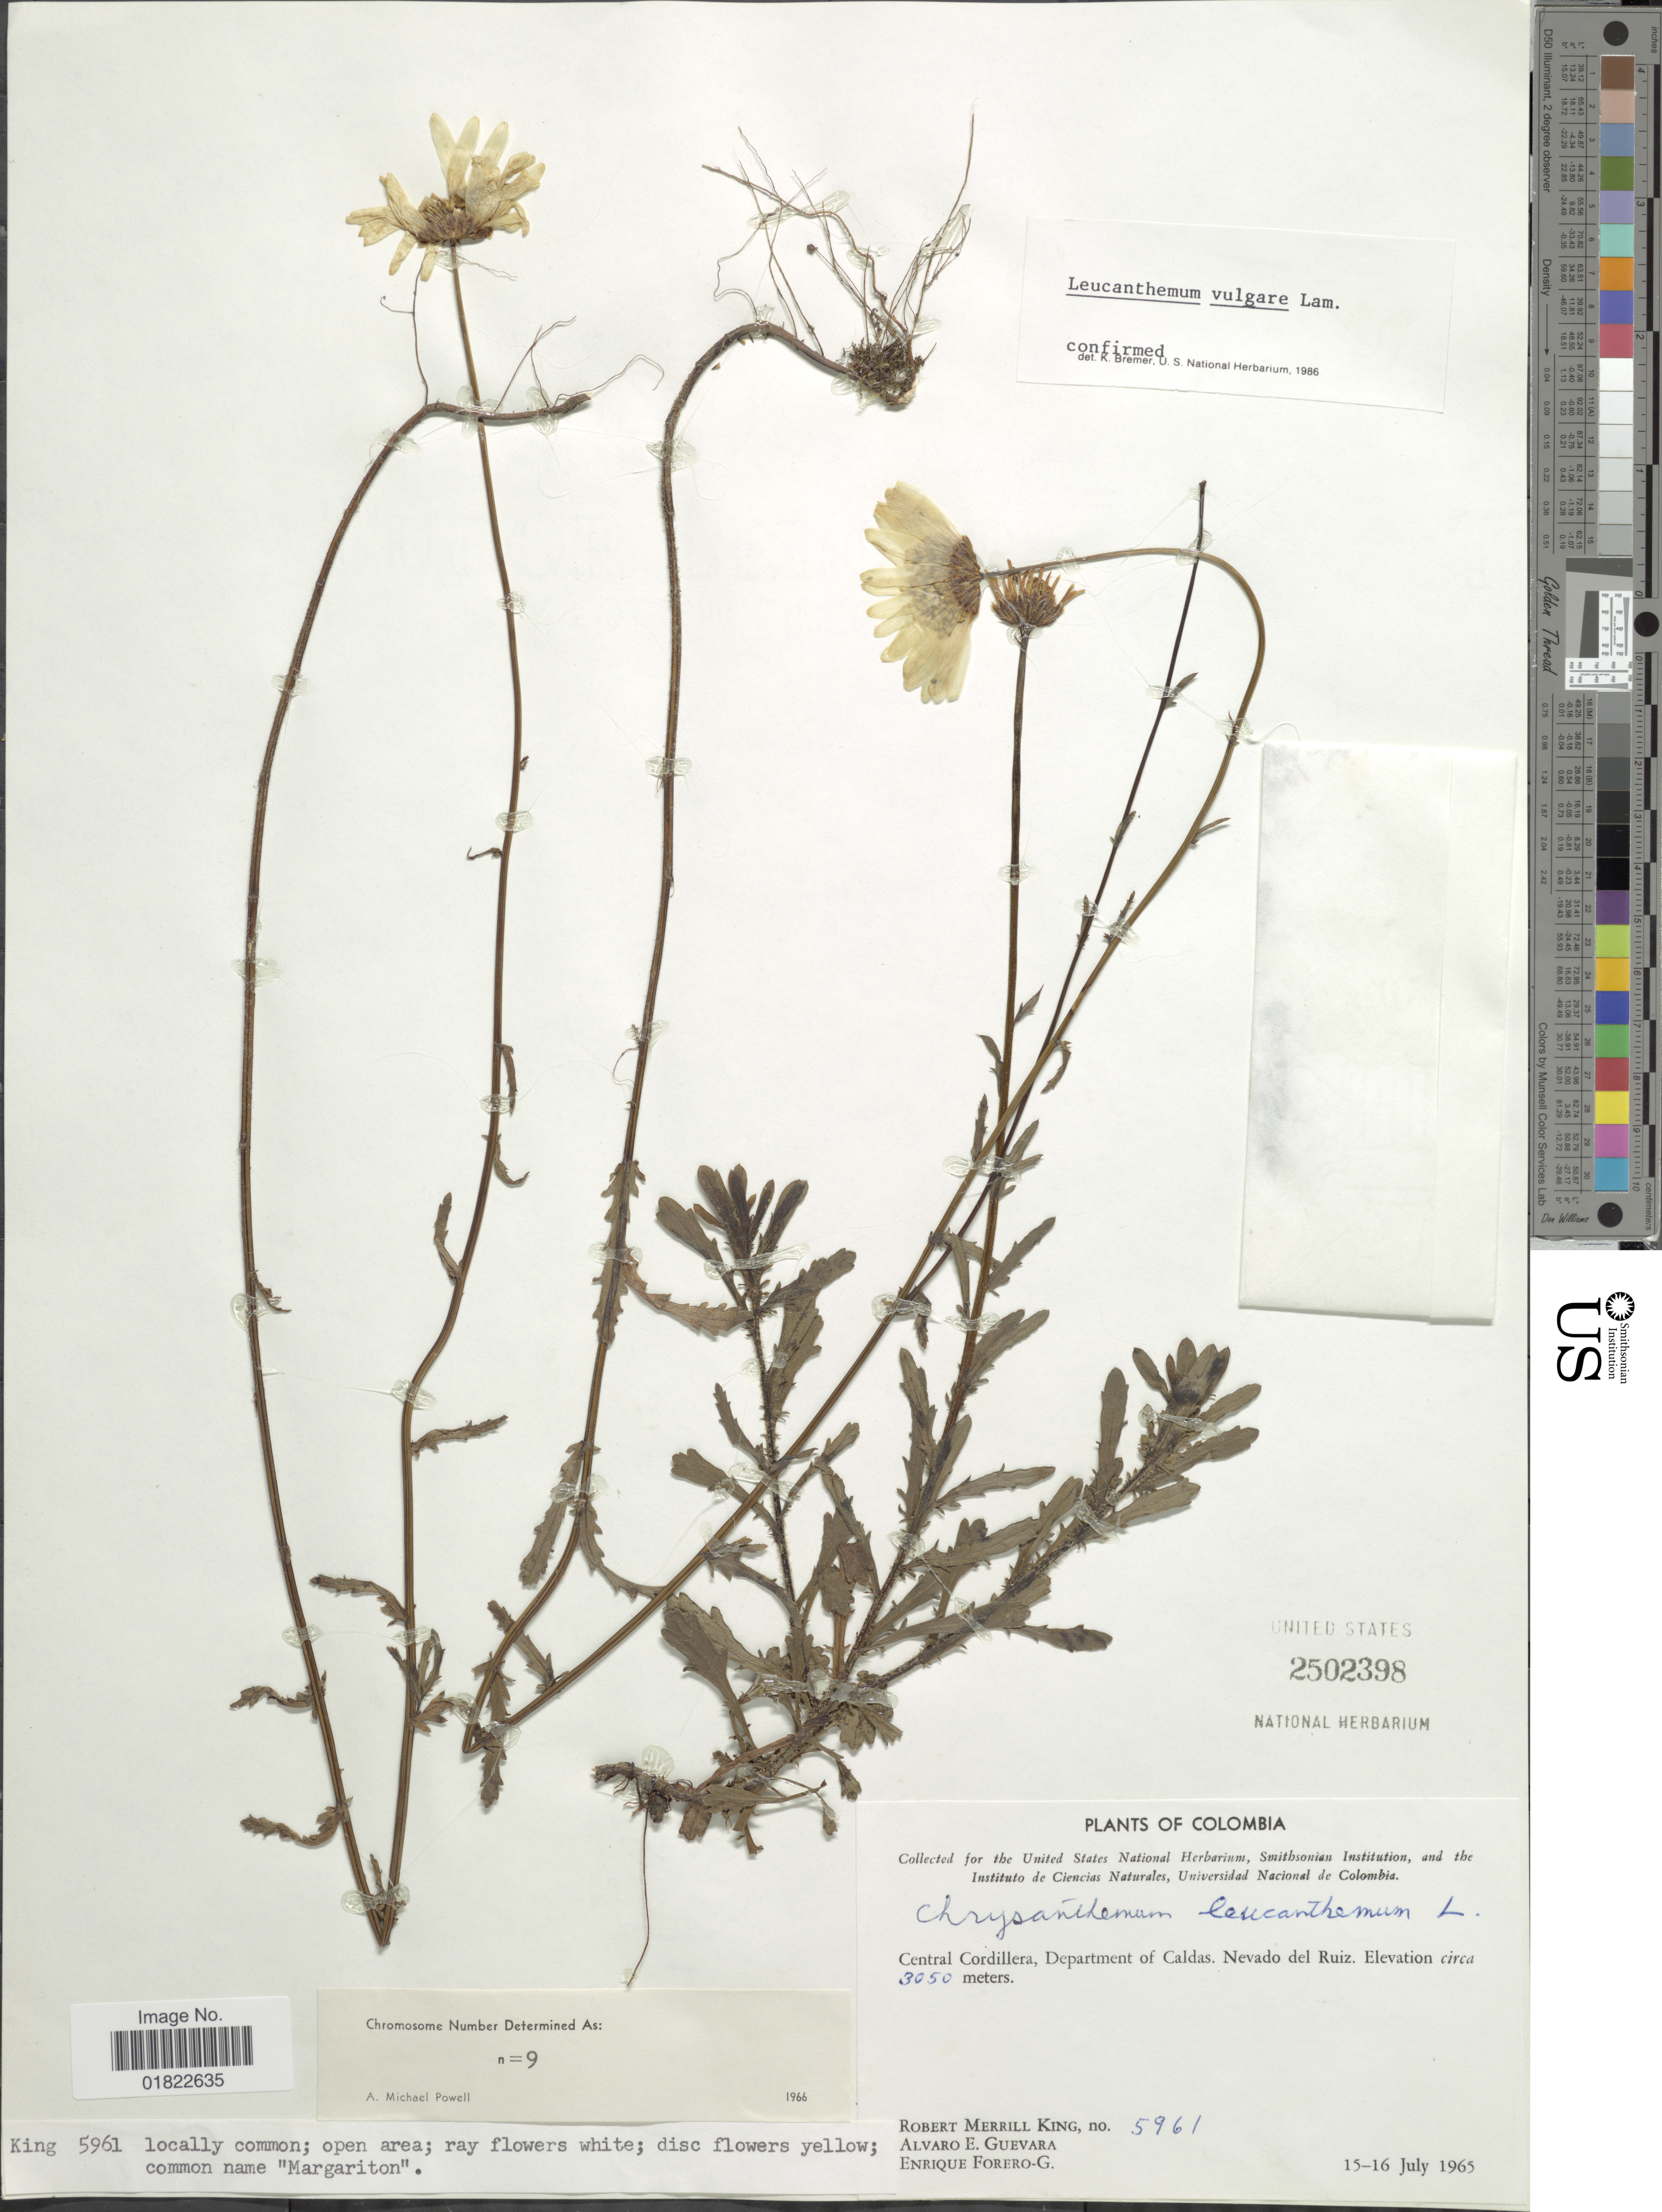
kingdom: Plantae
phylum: Tracheophyta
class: Magnoliopsida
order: Asterales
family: Asteraceae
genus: Leucanthemum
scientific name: Leucanthemum vulgare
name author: Lam.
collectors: R. M. King, A. E. Guevara & E. Forero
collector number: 5961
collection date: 1965-07-15/1965-07-16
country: Colombia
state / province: Caldas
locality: Central Cordillera, Department of Caldas, Nevado del Ruiz.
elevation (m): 3050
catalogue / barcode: US 2502398